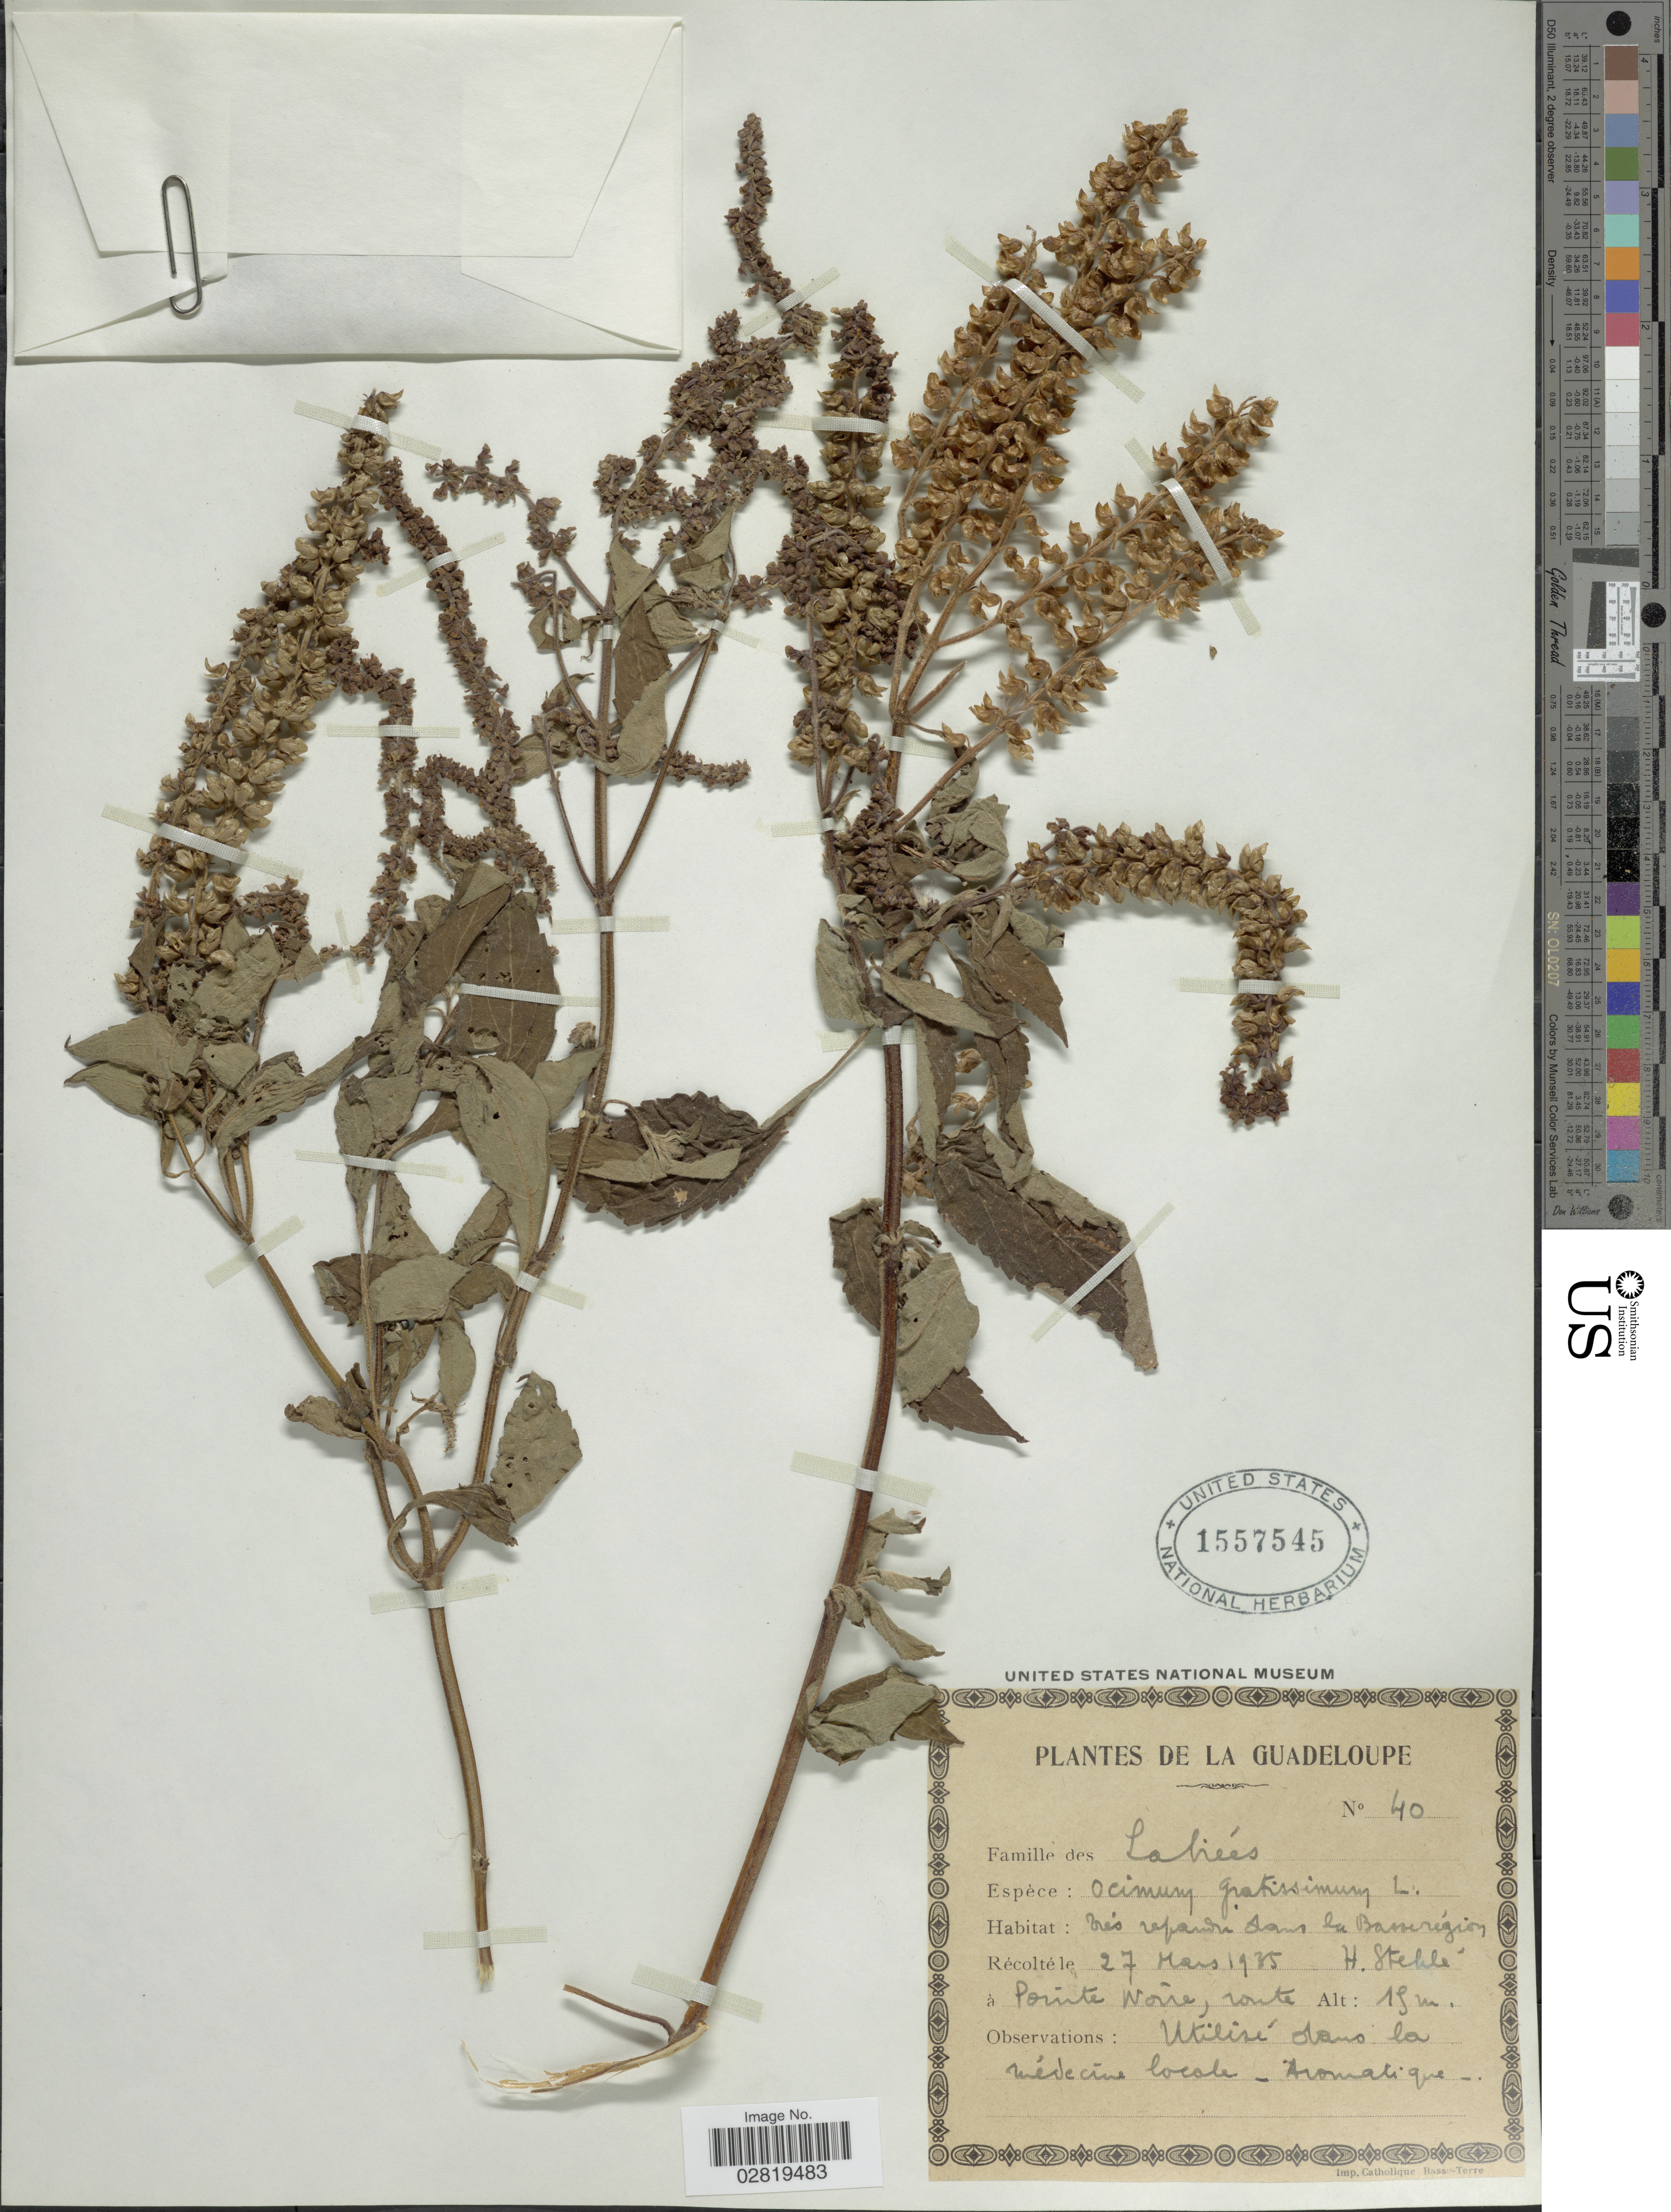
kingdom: Plantae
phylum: Tracheophyta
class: Magnoliopsida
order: Lamiales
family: Lamiaceae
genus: Ocimum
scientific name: Ocimum gratissimum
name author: L.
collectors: H. Stehlé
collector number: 40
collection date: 1935-03-27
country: Guadeloupe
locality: Pointe Noire, route, tres repandi dans la Basse région.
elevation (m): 19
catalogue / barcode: US 1557545